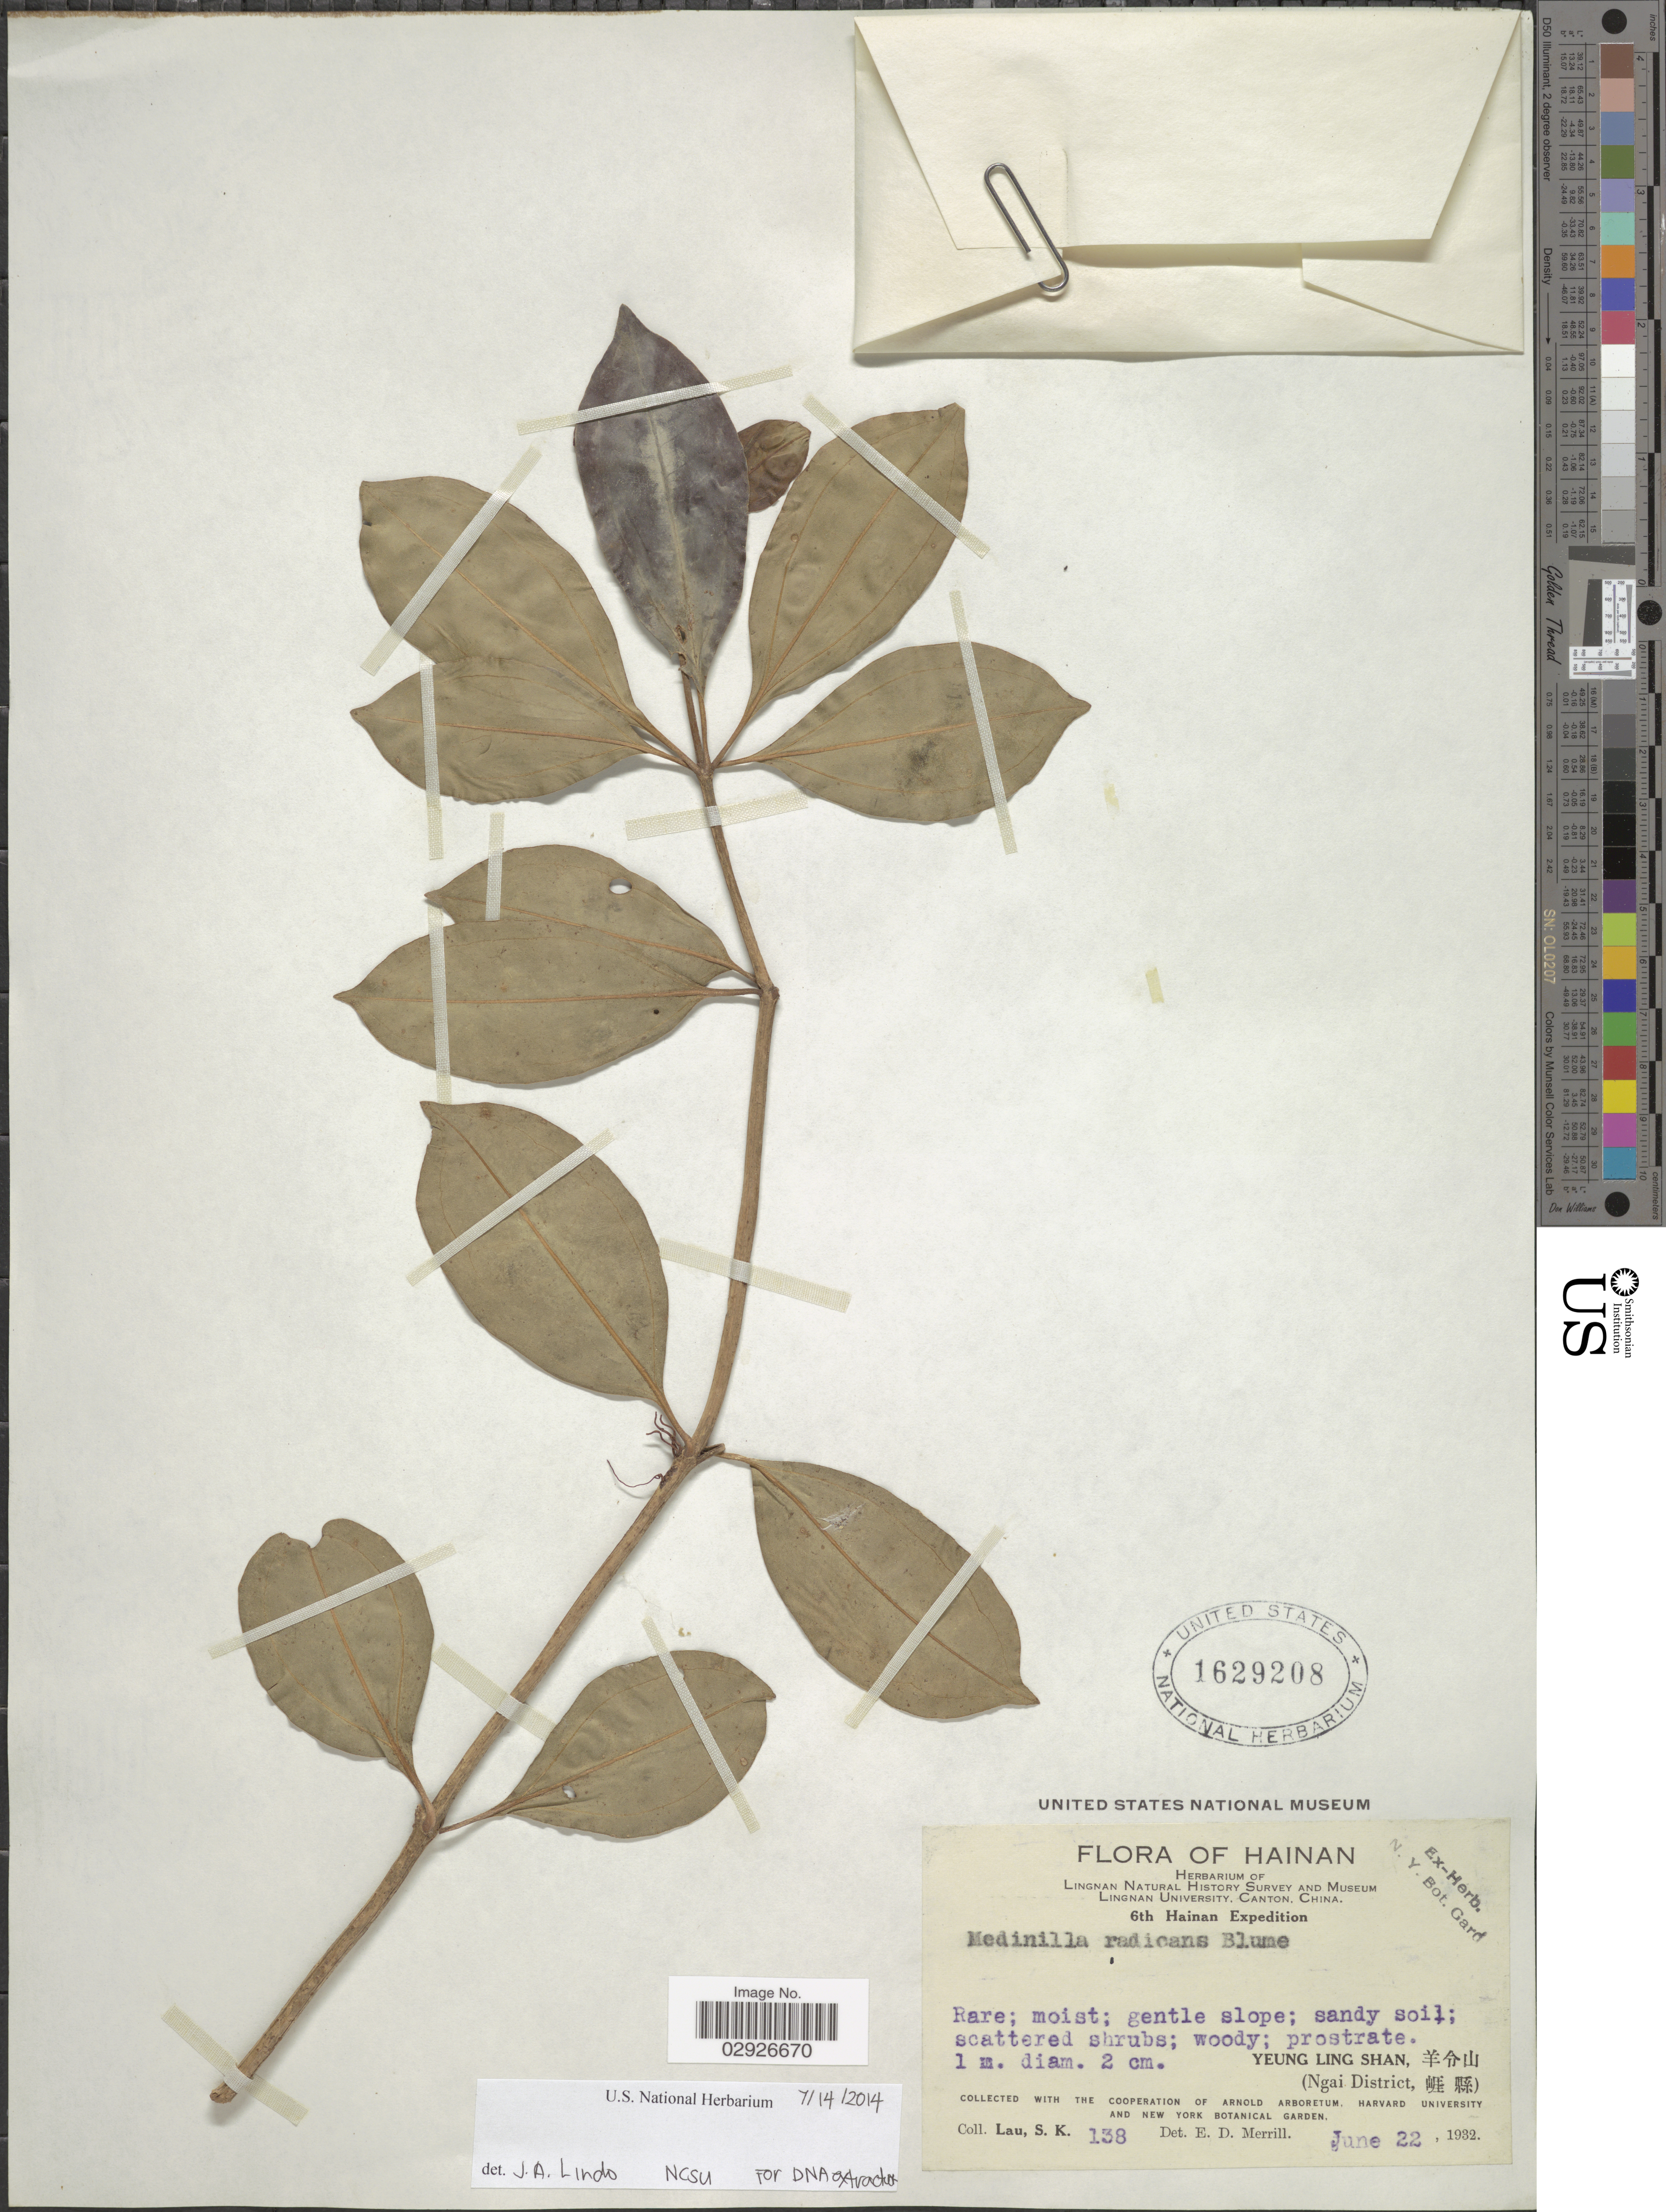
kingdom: Plantae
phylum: Tracheophyta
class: Magnoliopsida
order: Myrtales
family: Melastomataceae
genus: Medinilla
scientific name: Medinilla radicans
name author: (Blume) Blume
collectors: S. K. Lau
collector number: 138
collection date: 1932-06-22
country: China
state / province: Hainan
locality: Yeung Ling Shan. (Ngai District).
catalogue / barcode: US 1629208